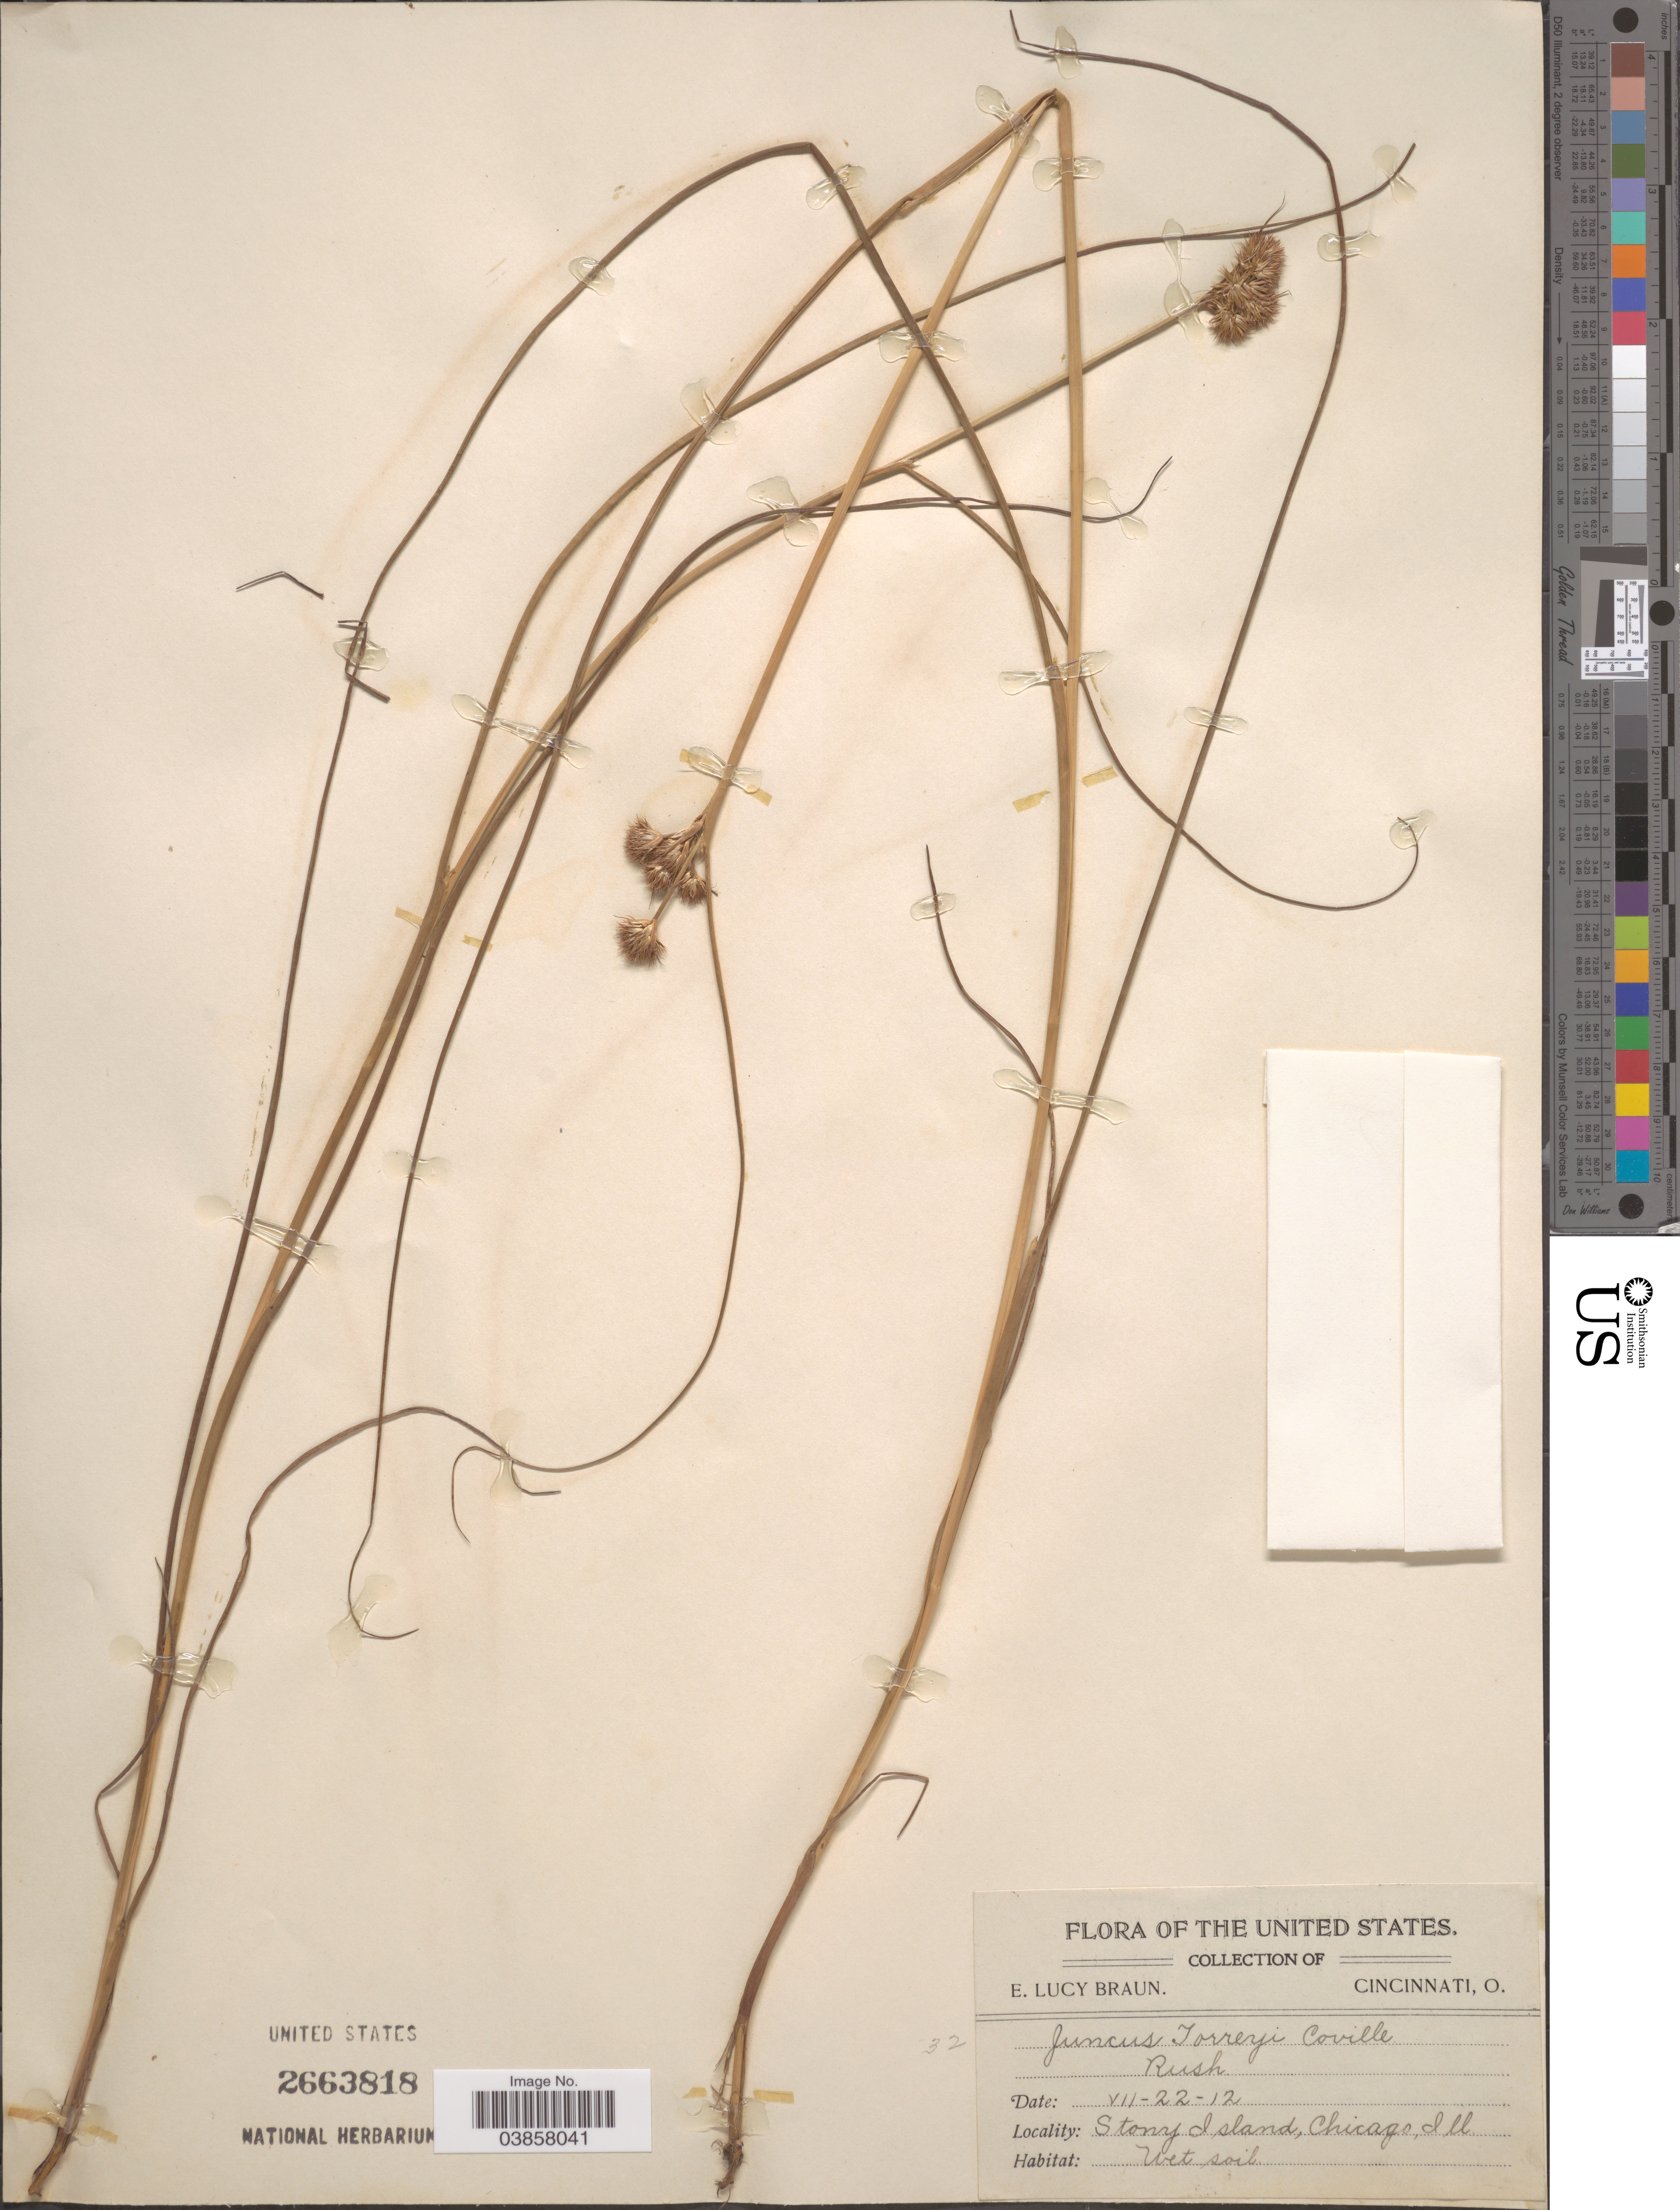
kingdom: Plantae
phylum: Tracheophyta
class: Liliopsida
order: Poales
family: Juncaceae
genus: Juncus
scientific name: Juncus torreyi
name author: Coville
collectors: E. L. Braun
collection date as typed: Transcribed d/m/y: 22/7/12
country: United States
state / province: Illinois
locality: Stony Island, Chicago.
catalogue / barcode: US 2663818